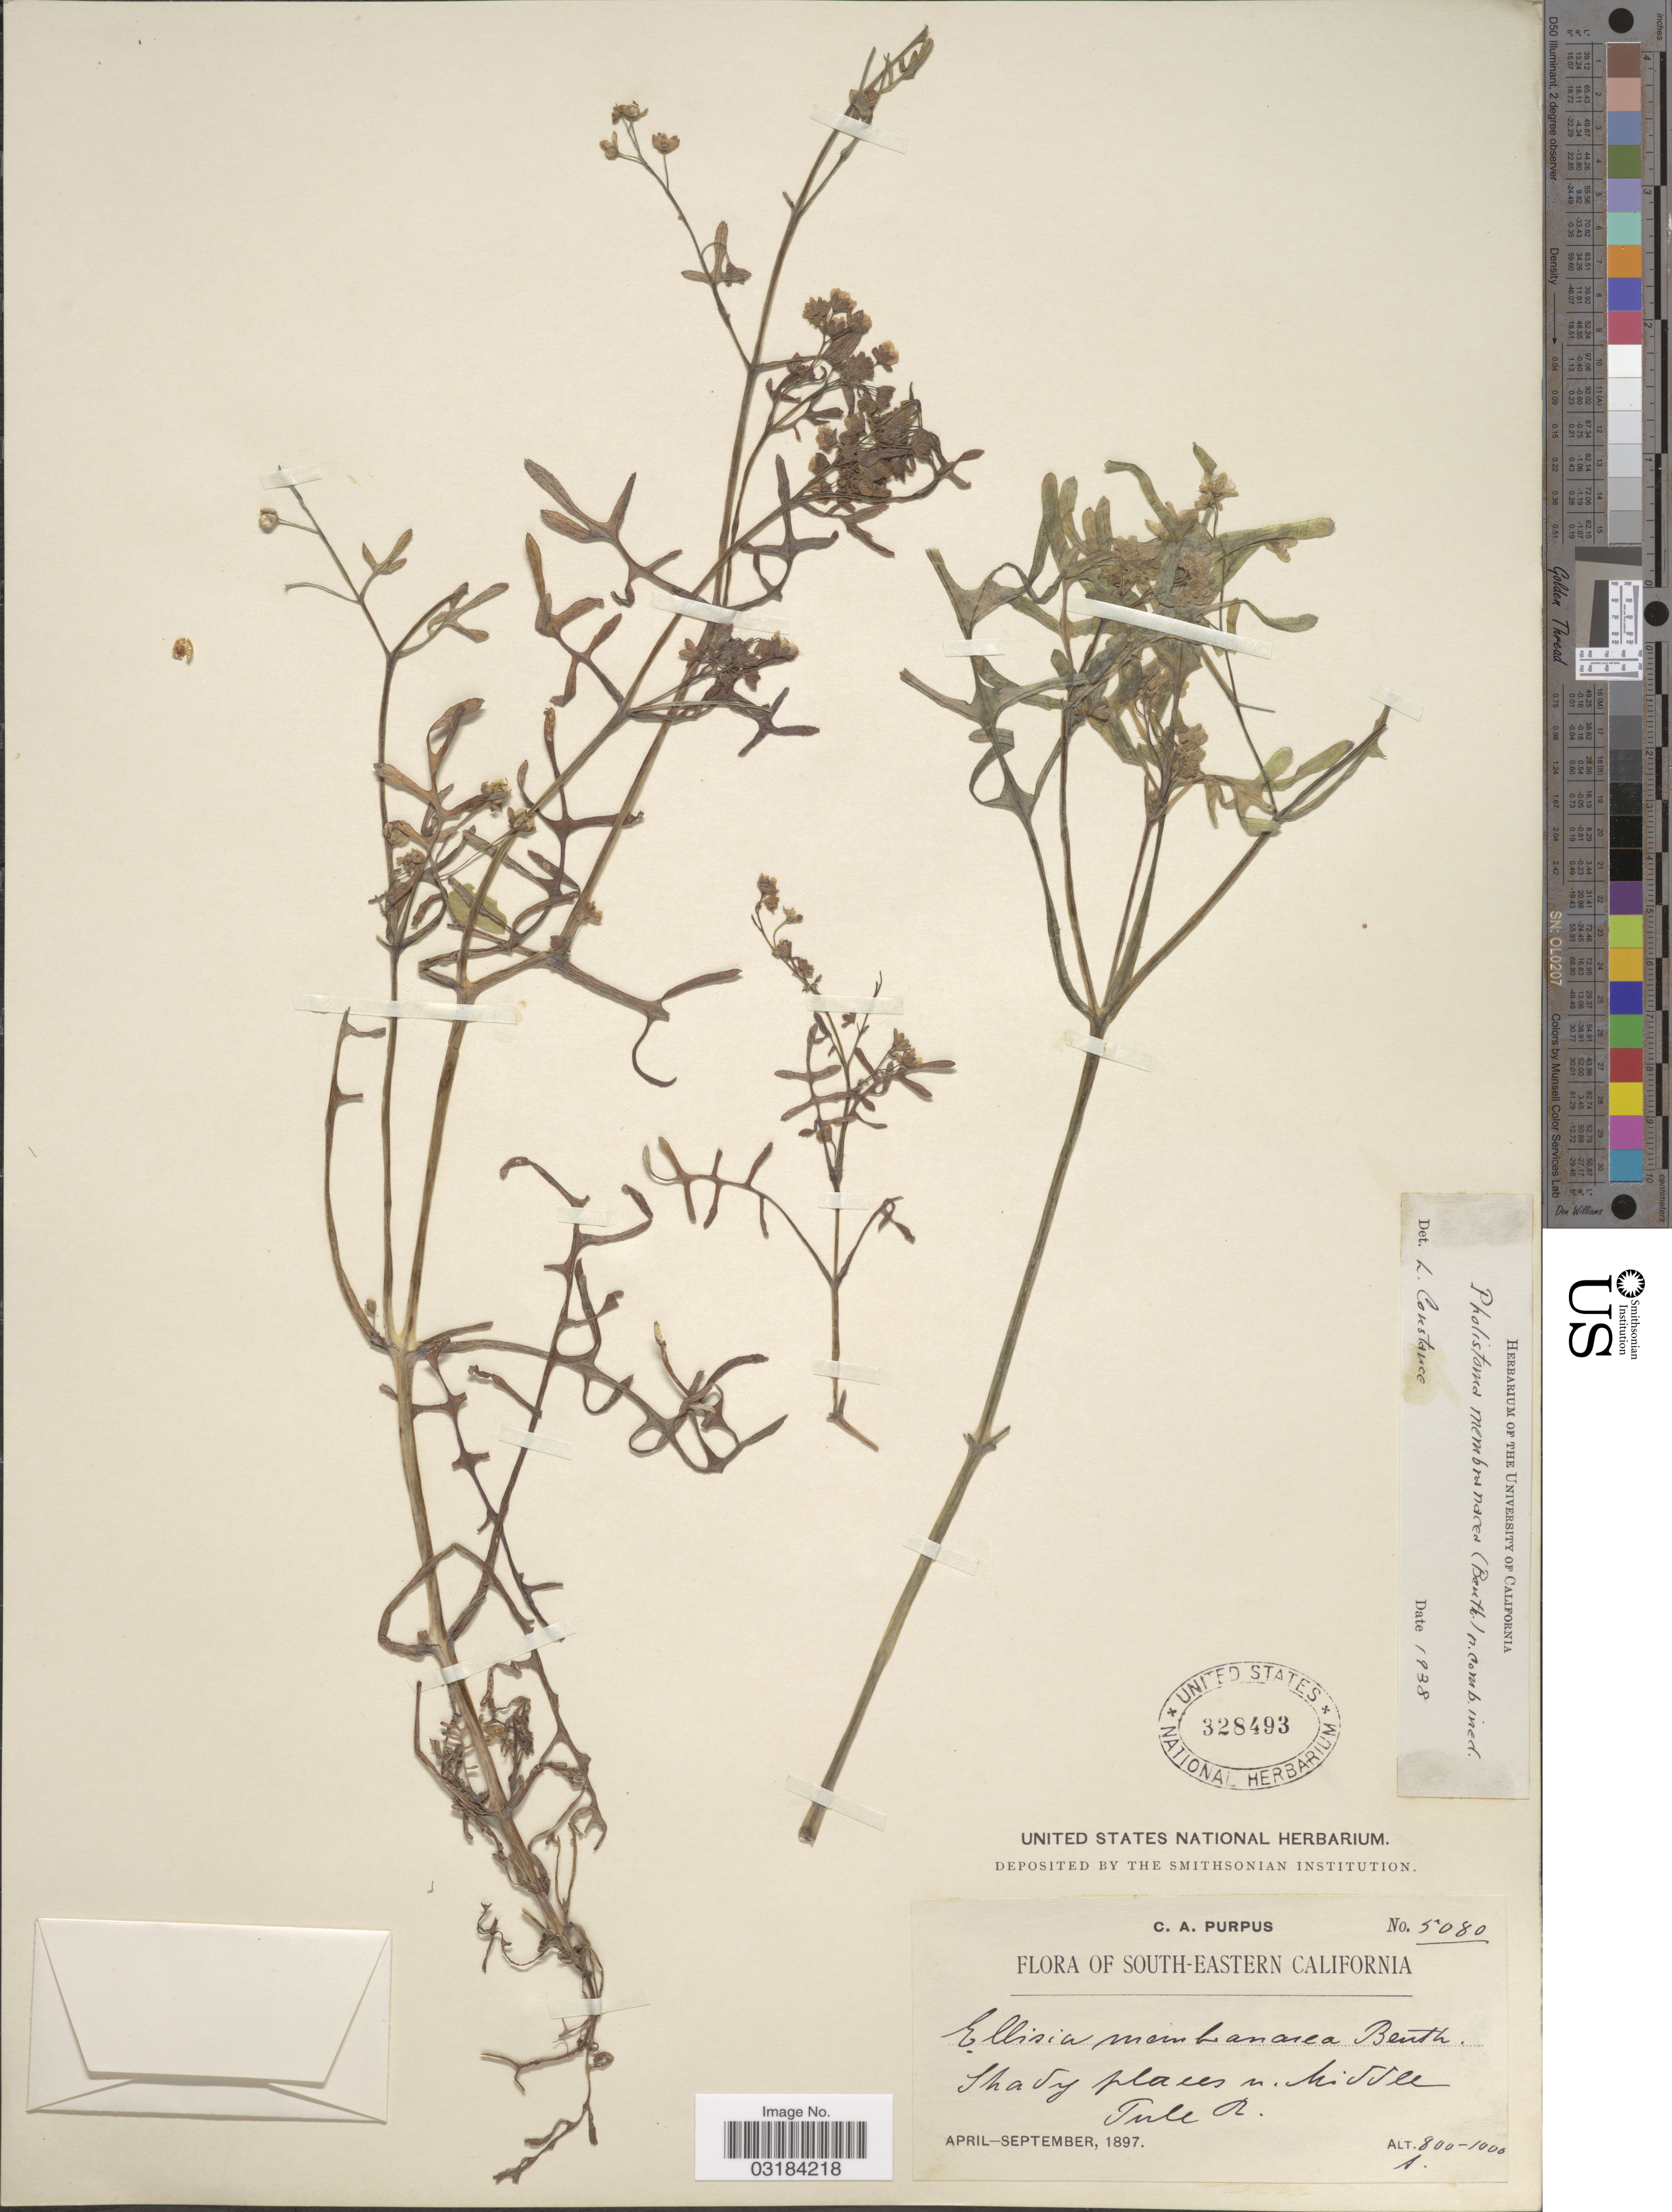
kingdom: Plantae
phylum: Tracheophyta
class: Magnoliopsida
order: Boraginales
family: Hydrophyllaceae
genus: Pholistoma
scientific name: Pholistoma membranaceum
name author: (Benth.) Constance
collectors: C. A. Purpus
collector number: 5080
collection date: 1897-04/1897-09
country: United States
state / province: California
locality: South-eastern California. Shady places n. Middle Tule R.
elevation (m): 244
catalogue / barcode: US 328493